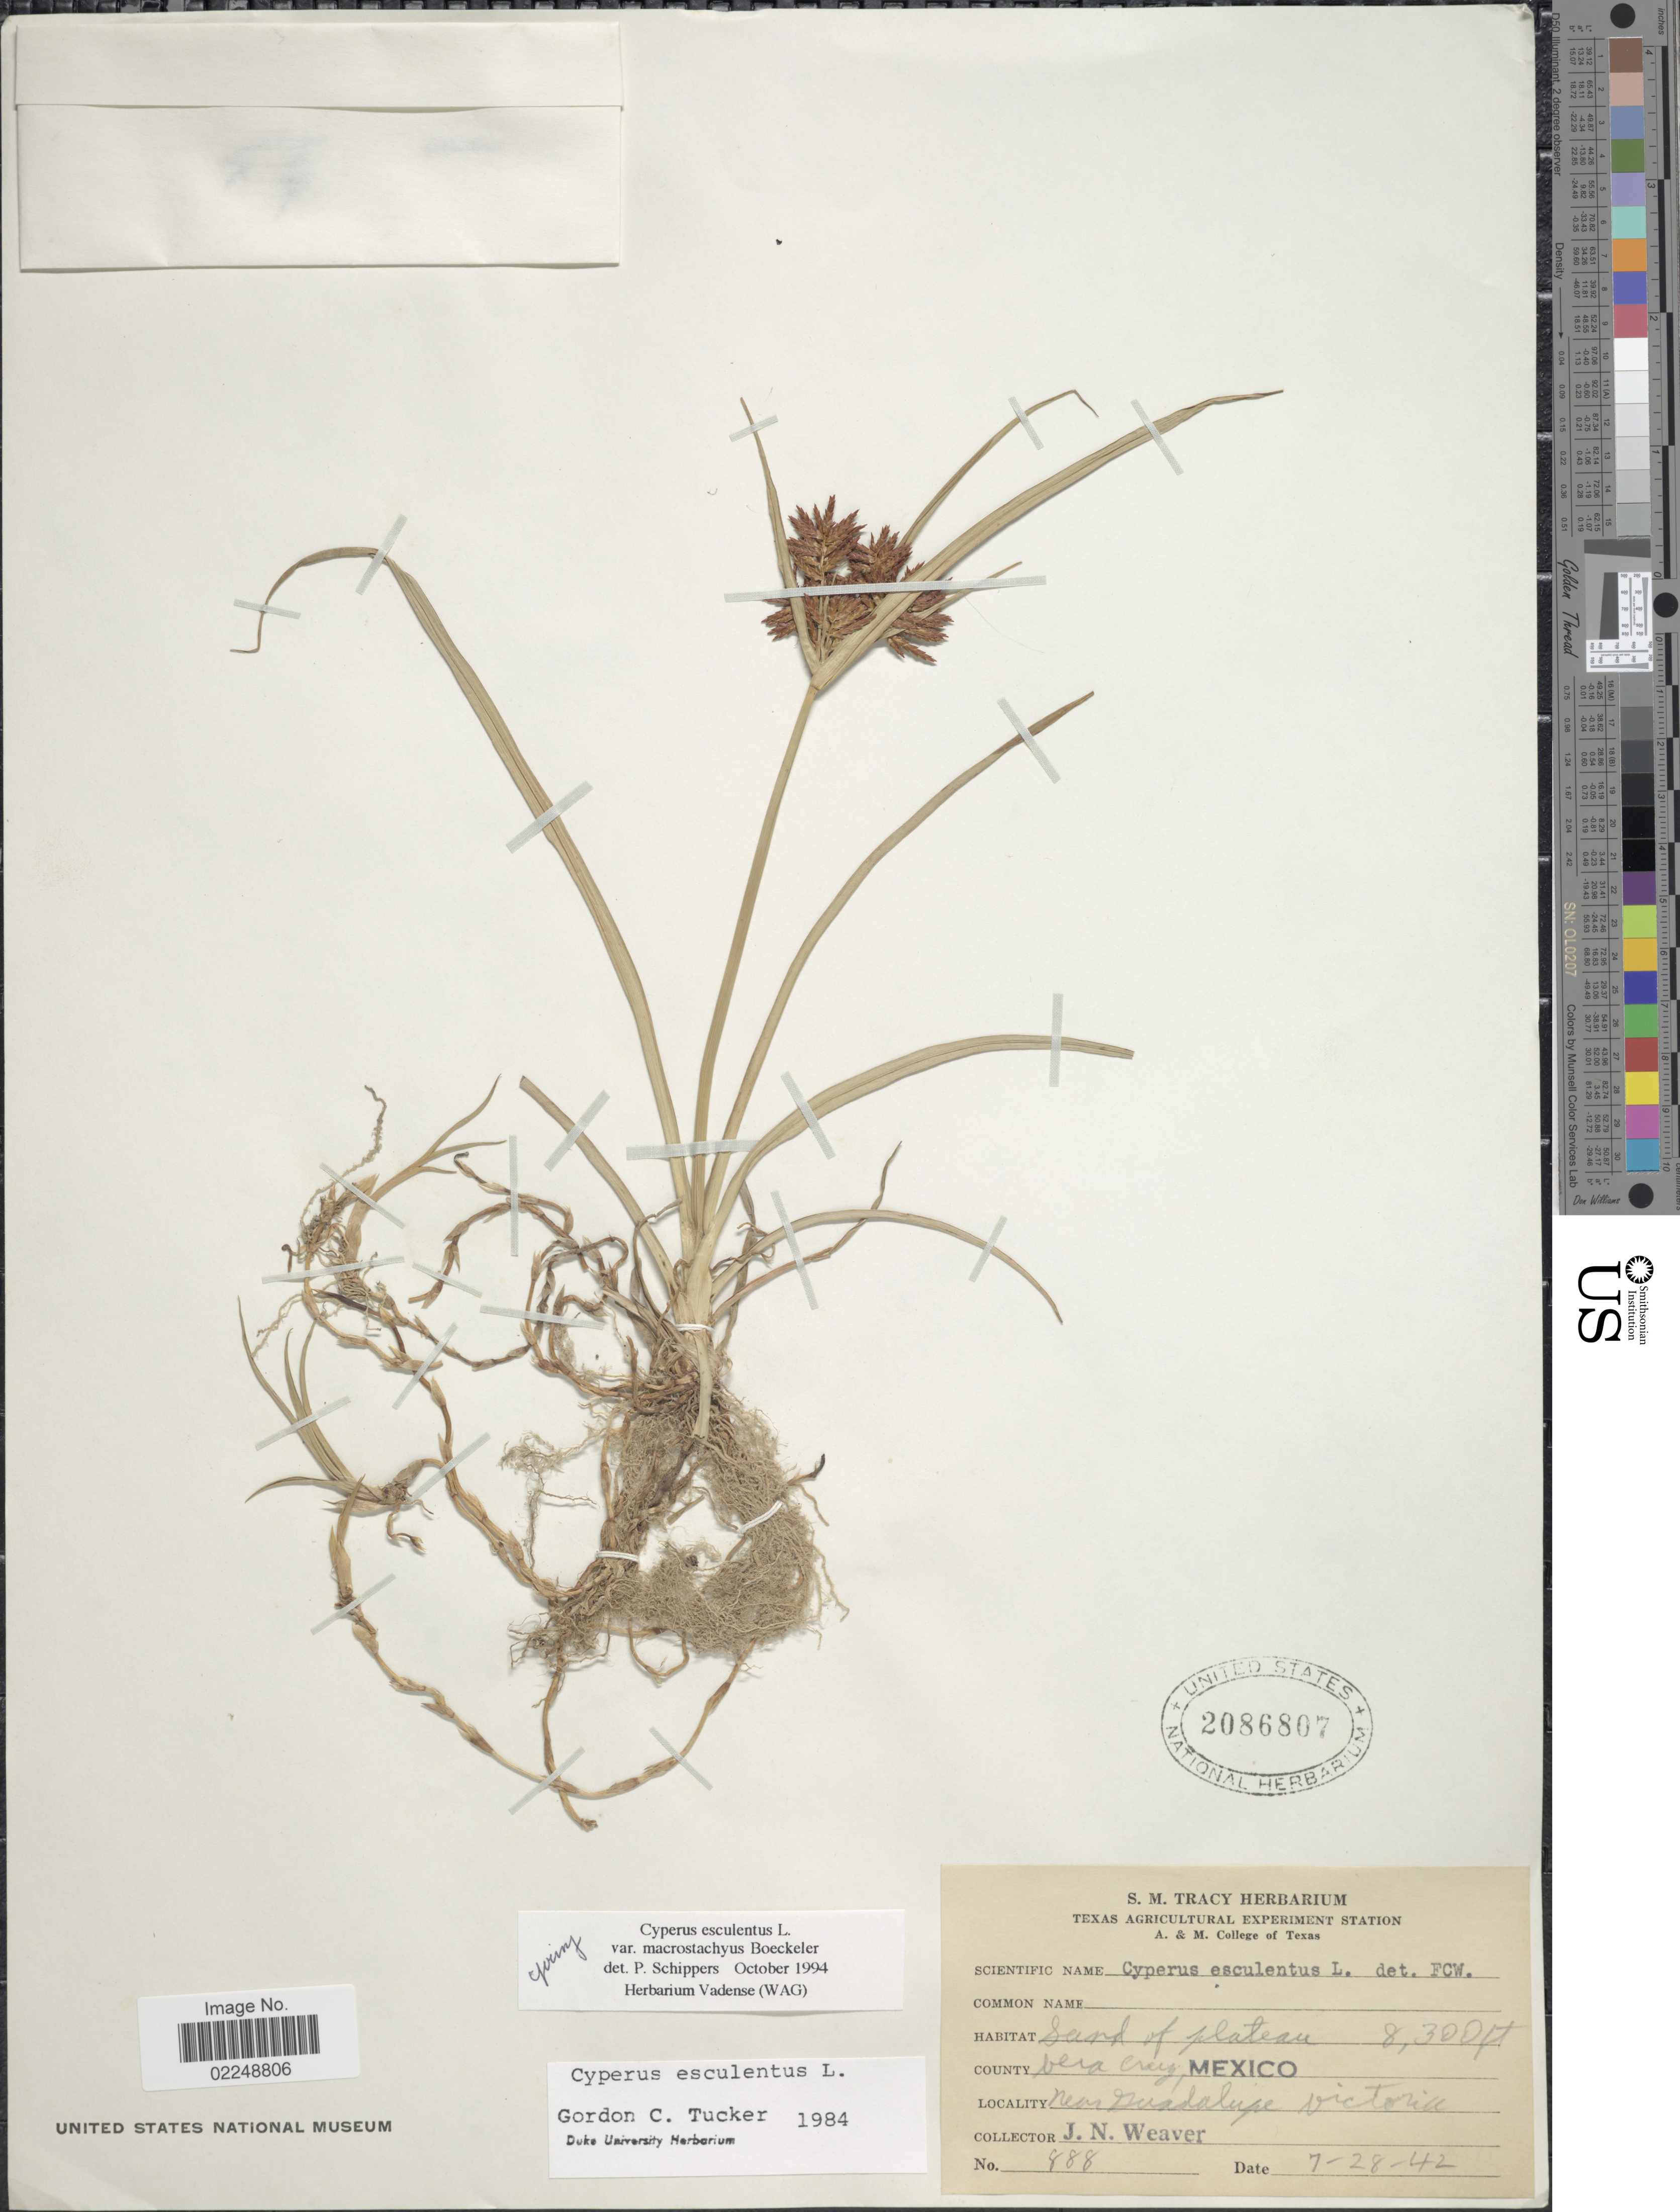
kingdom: Plantae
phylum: Tracheophyta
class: Liliopsida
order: Poales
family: Cyperaceae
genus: Cyperus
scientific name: Cyperus esculentus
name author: L.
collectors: J. N. Weaver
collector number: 888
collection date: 1942-07-28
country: Mexico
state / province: Veracruz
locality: Sand of plateau, near Guadalupe Victoria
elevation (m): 2530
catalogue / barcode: US 2086807